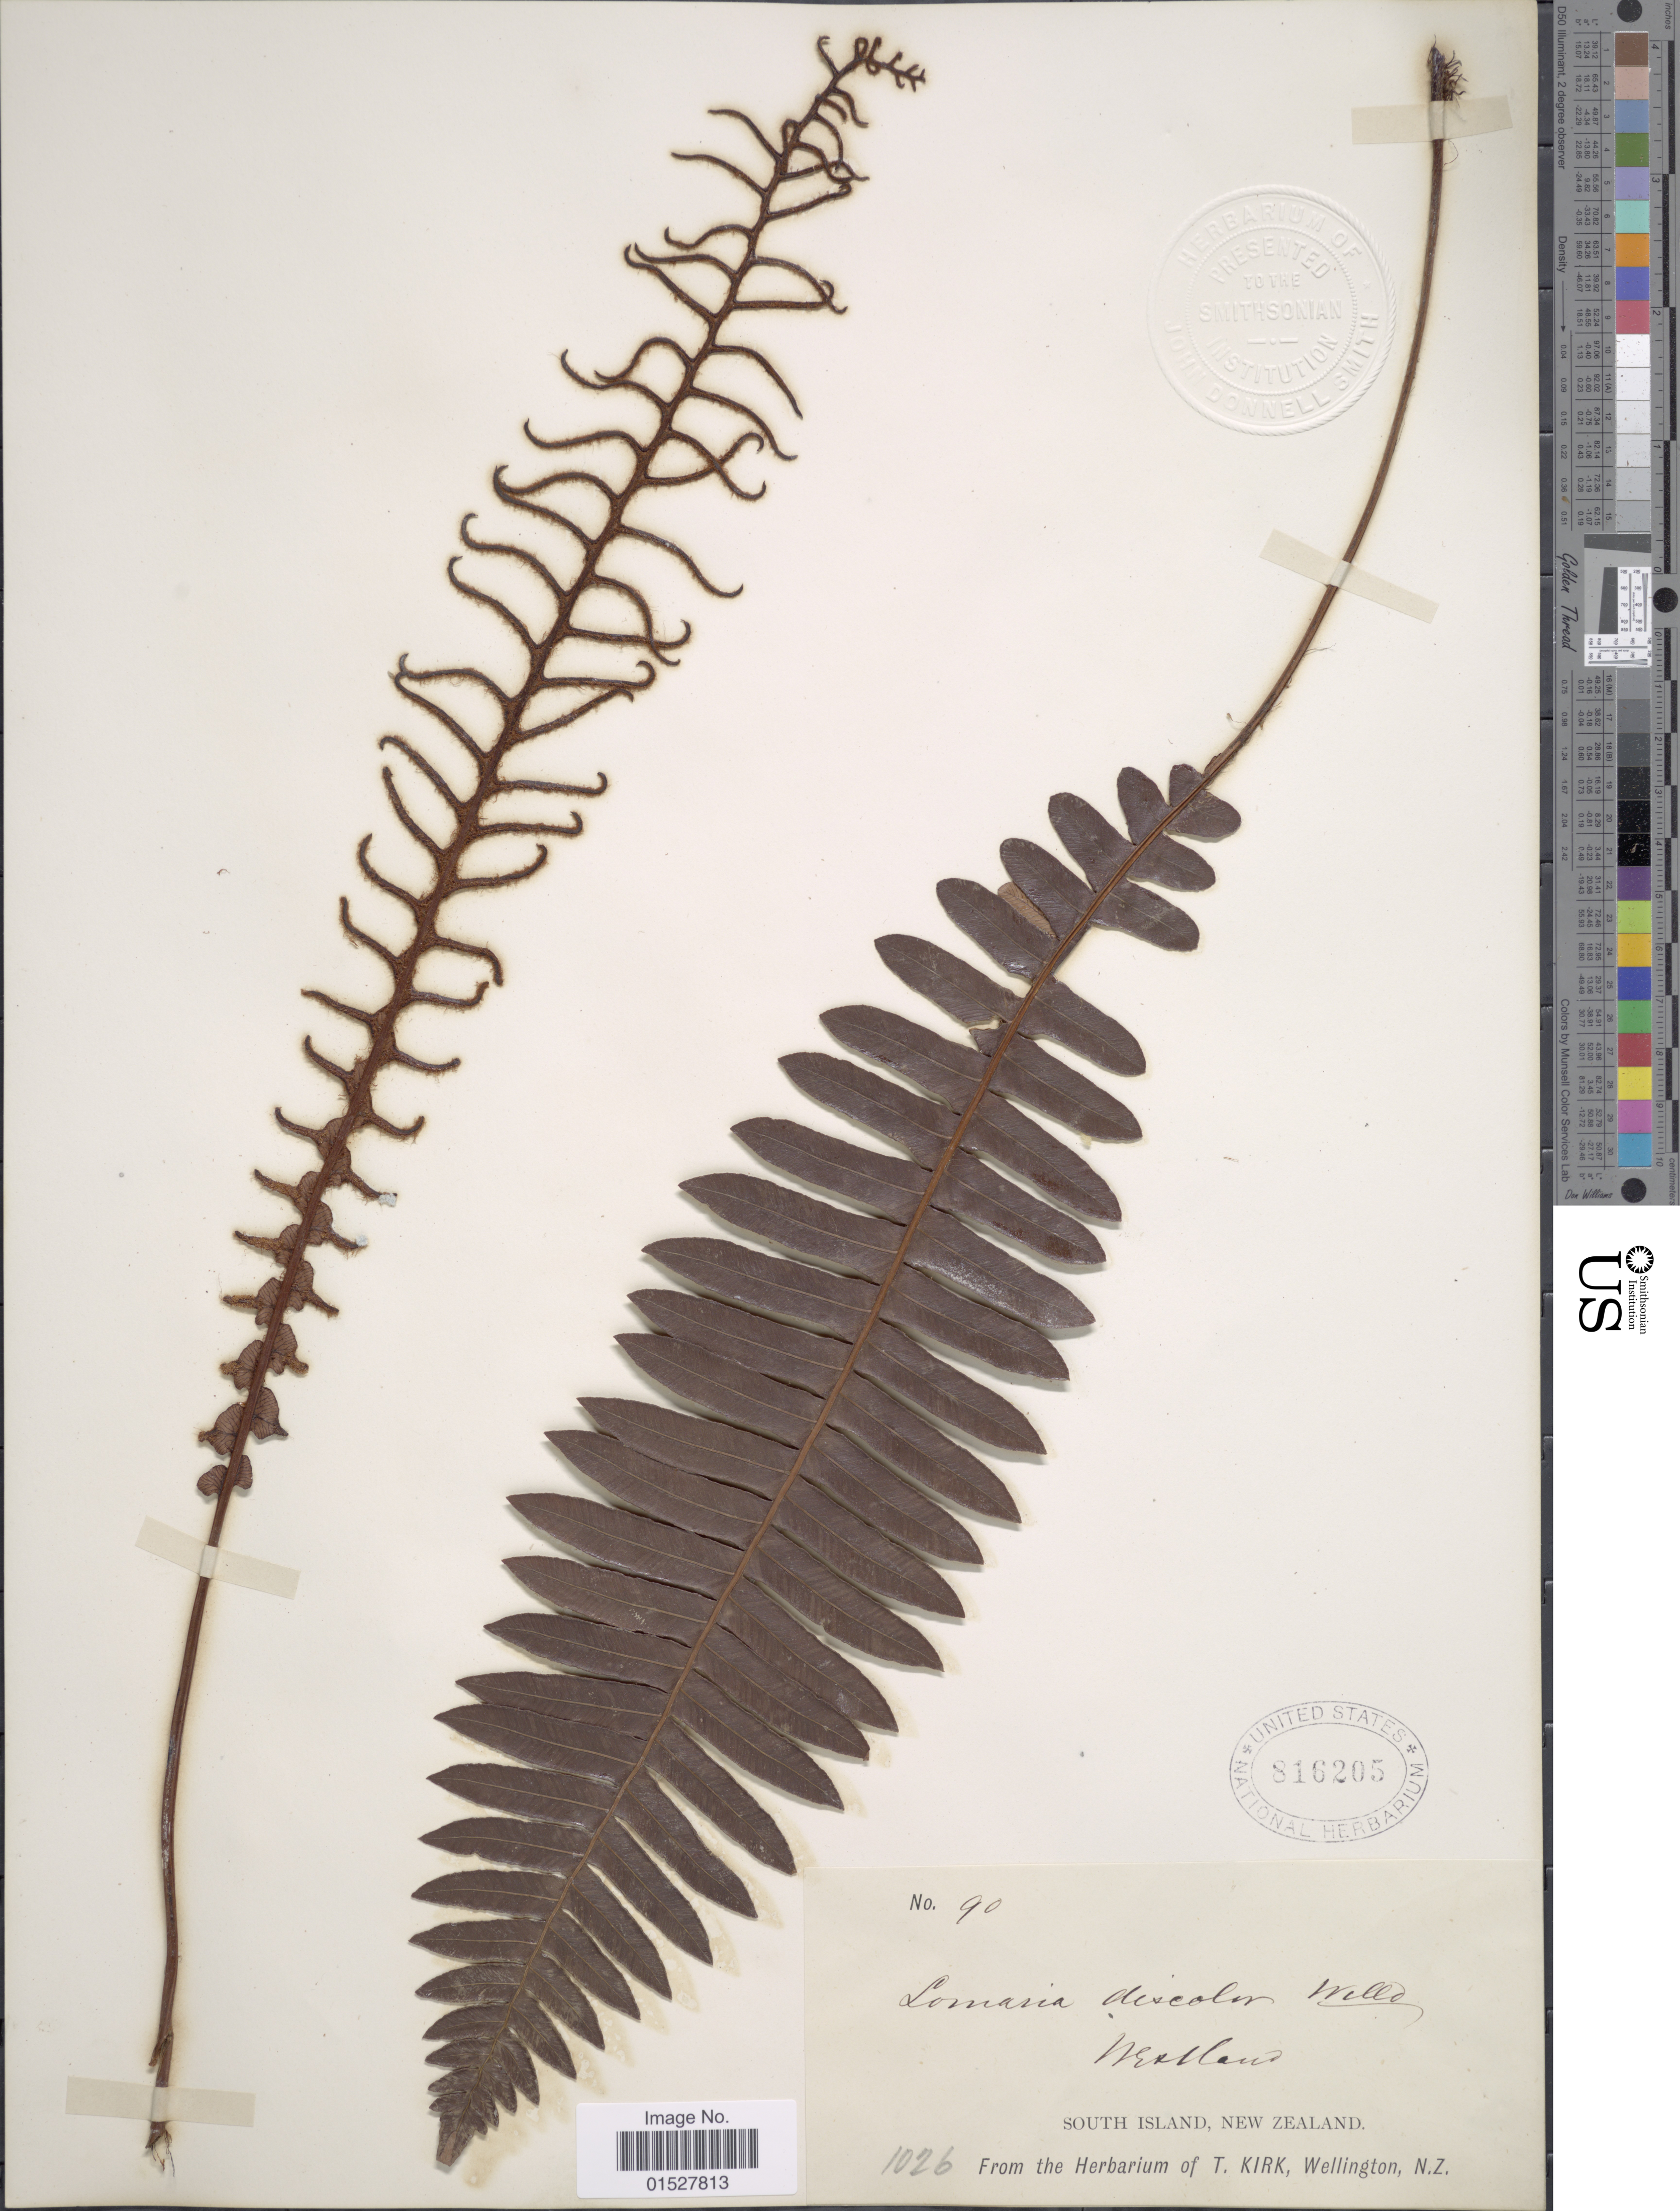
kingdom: Plantae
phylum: Tracheophyta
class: Polypodiopsida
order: Polypodiales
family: Blechnaceae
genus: Blechnum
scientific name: Blechnum discolor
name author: (G. Forst.) Keyserl.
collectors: ex herb. T. Kirk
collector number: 90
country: New Zealand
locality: South Island.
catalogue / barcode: US 816205